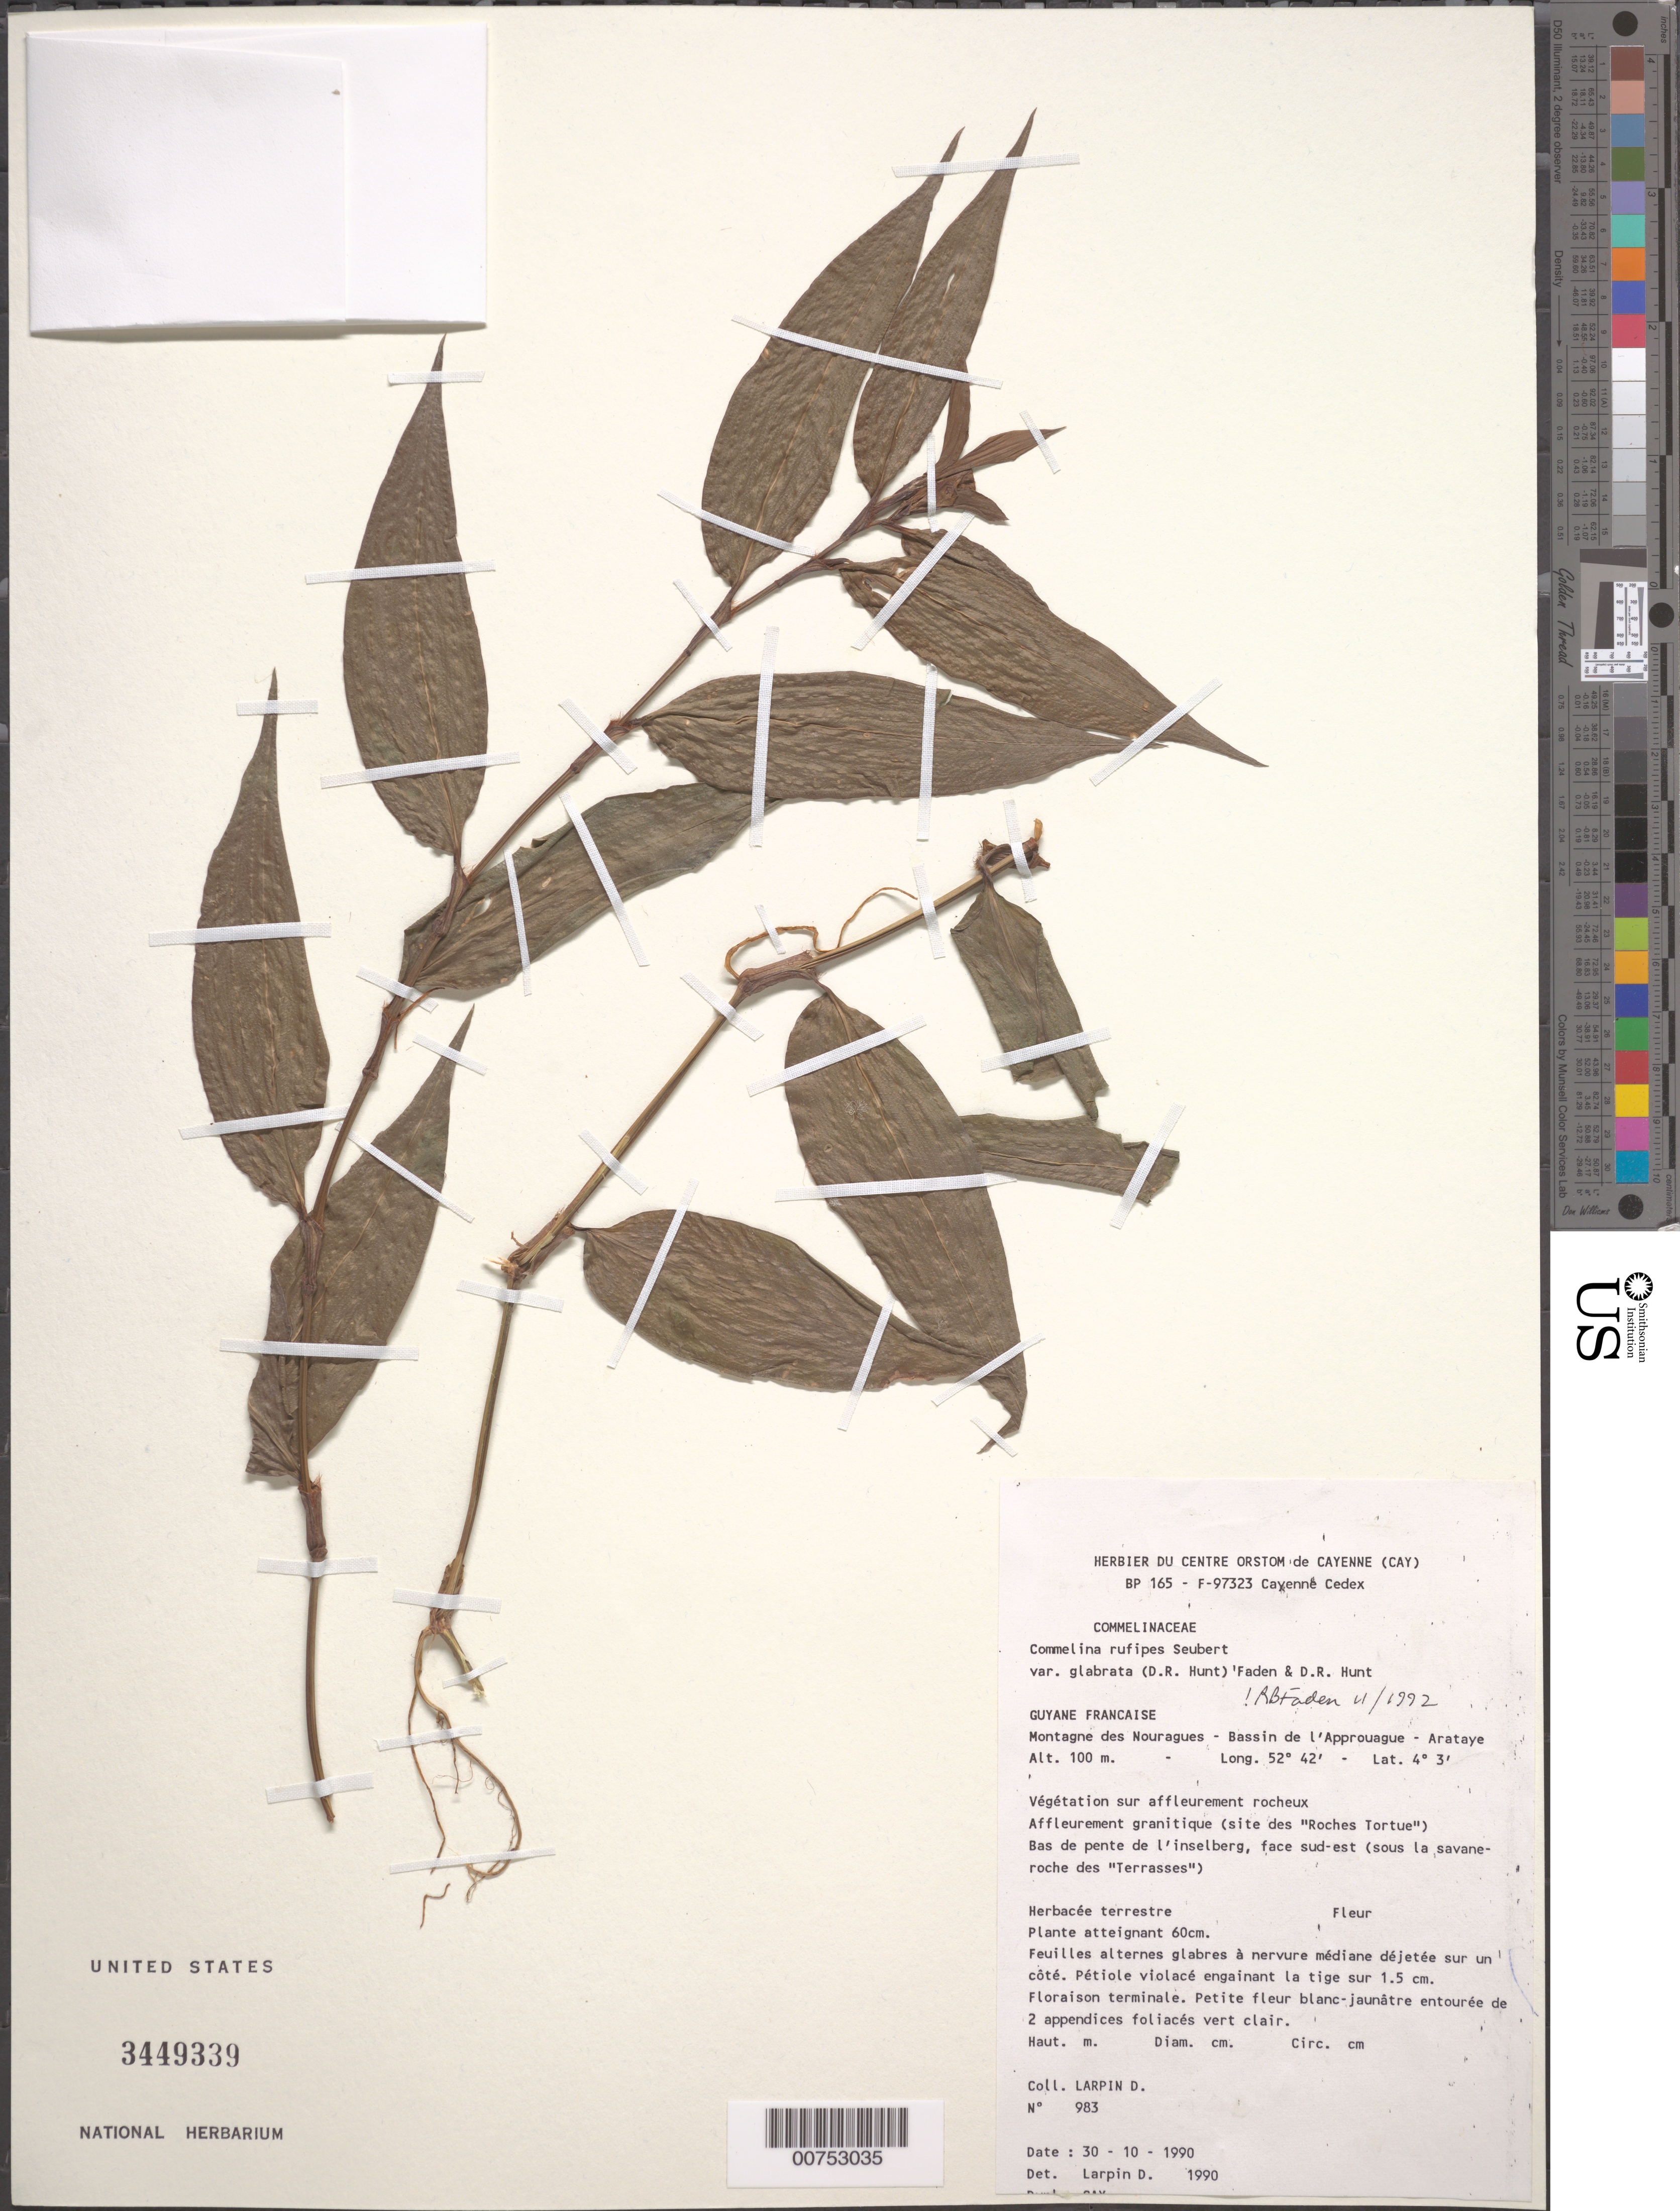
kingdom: Plantae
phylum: Tracheophyta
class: Liliopsida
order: Commelinales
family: Commelinaceae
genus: Commelina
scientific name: Commelina rufipes var. glabrata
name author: (D.R. Hunt) Faden & D.R. Hunt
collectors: D. Larpin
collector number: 983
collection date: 1990-10-30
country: French Guiana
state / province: Cayenne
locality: Montagne des Nouragues - Bassin de L'Approuague - Arataye.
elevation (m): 100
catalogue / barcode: US 3449339